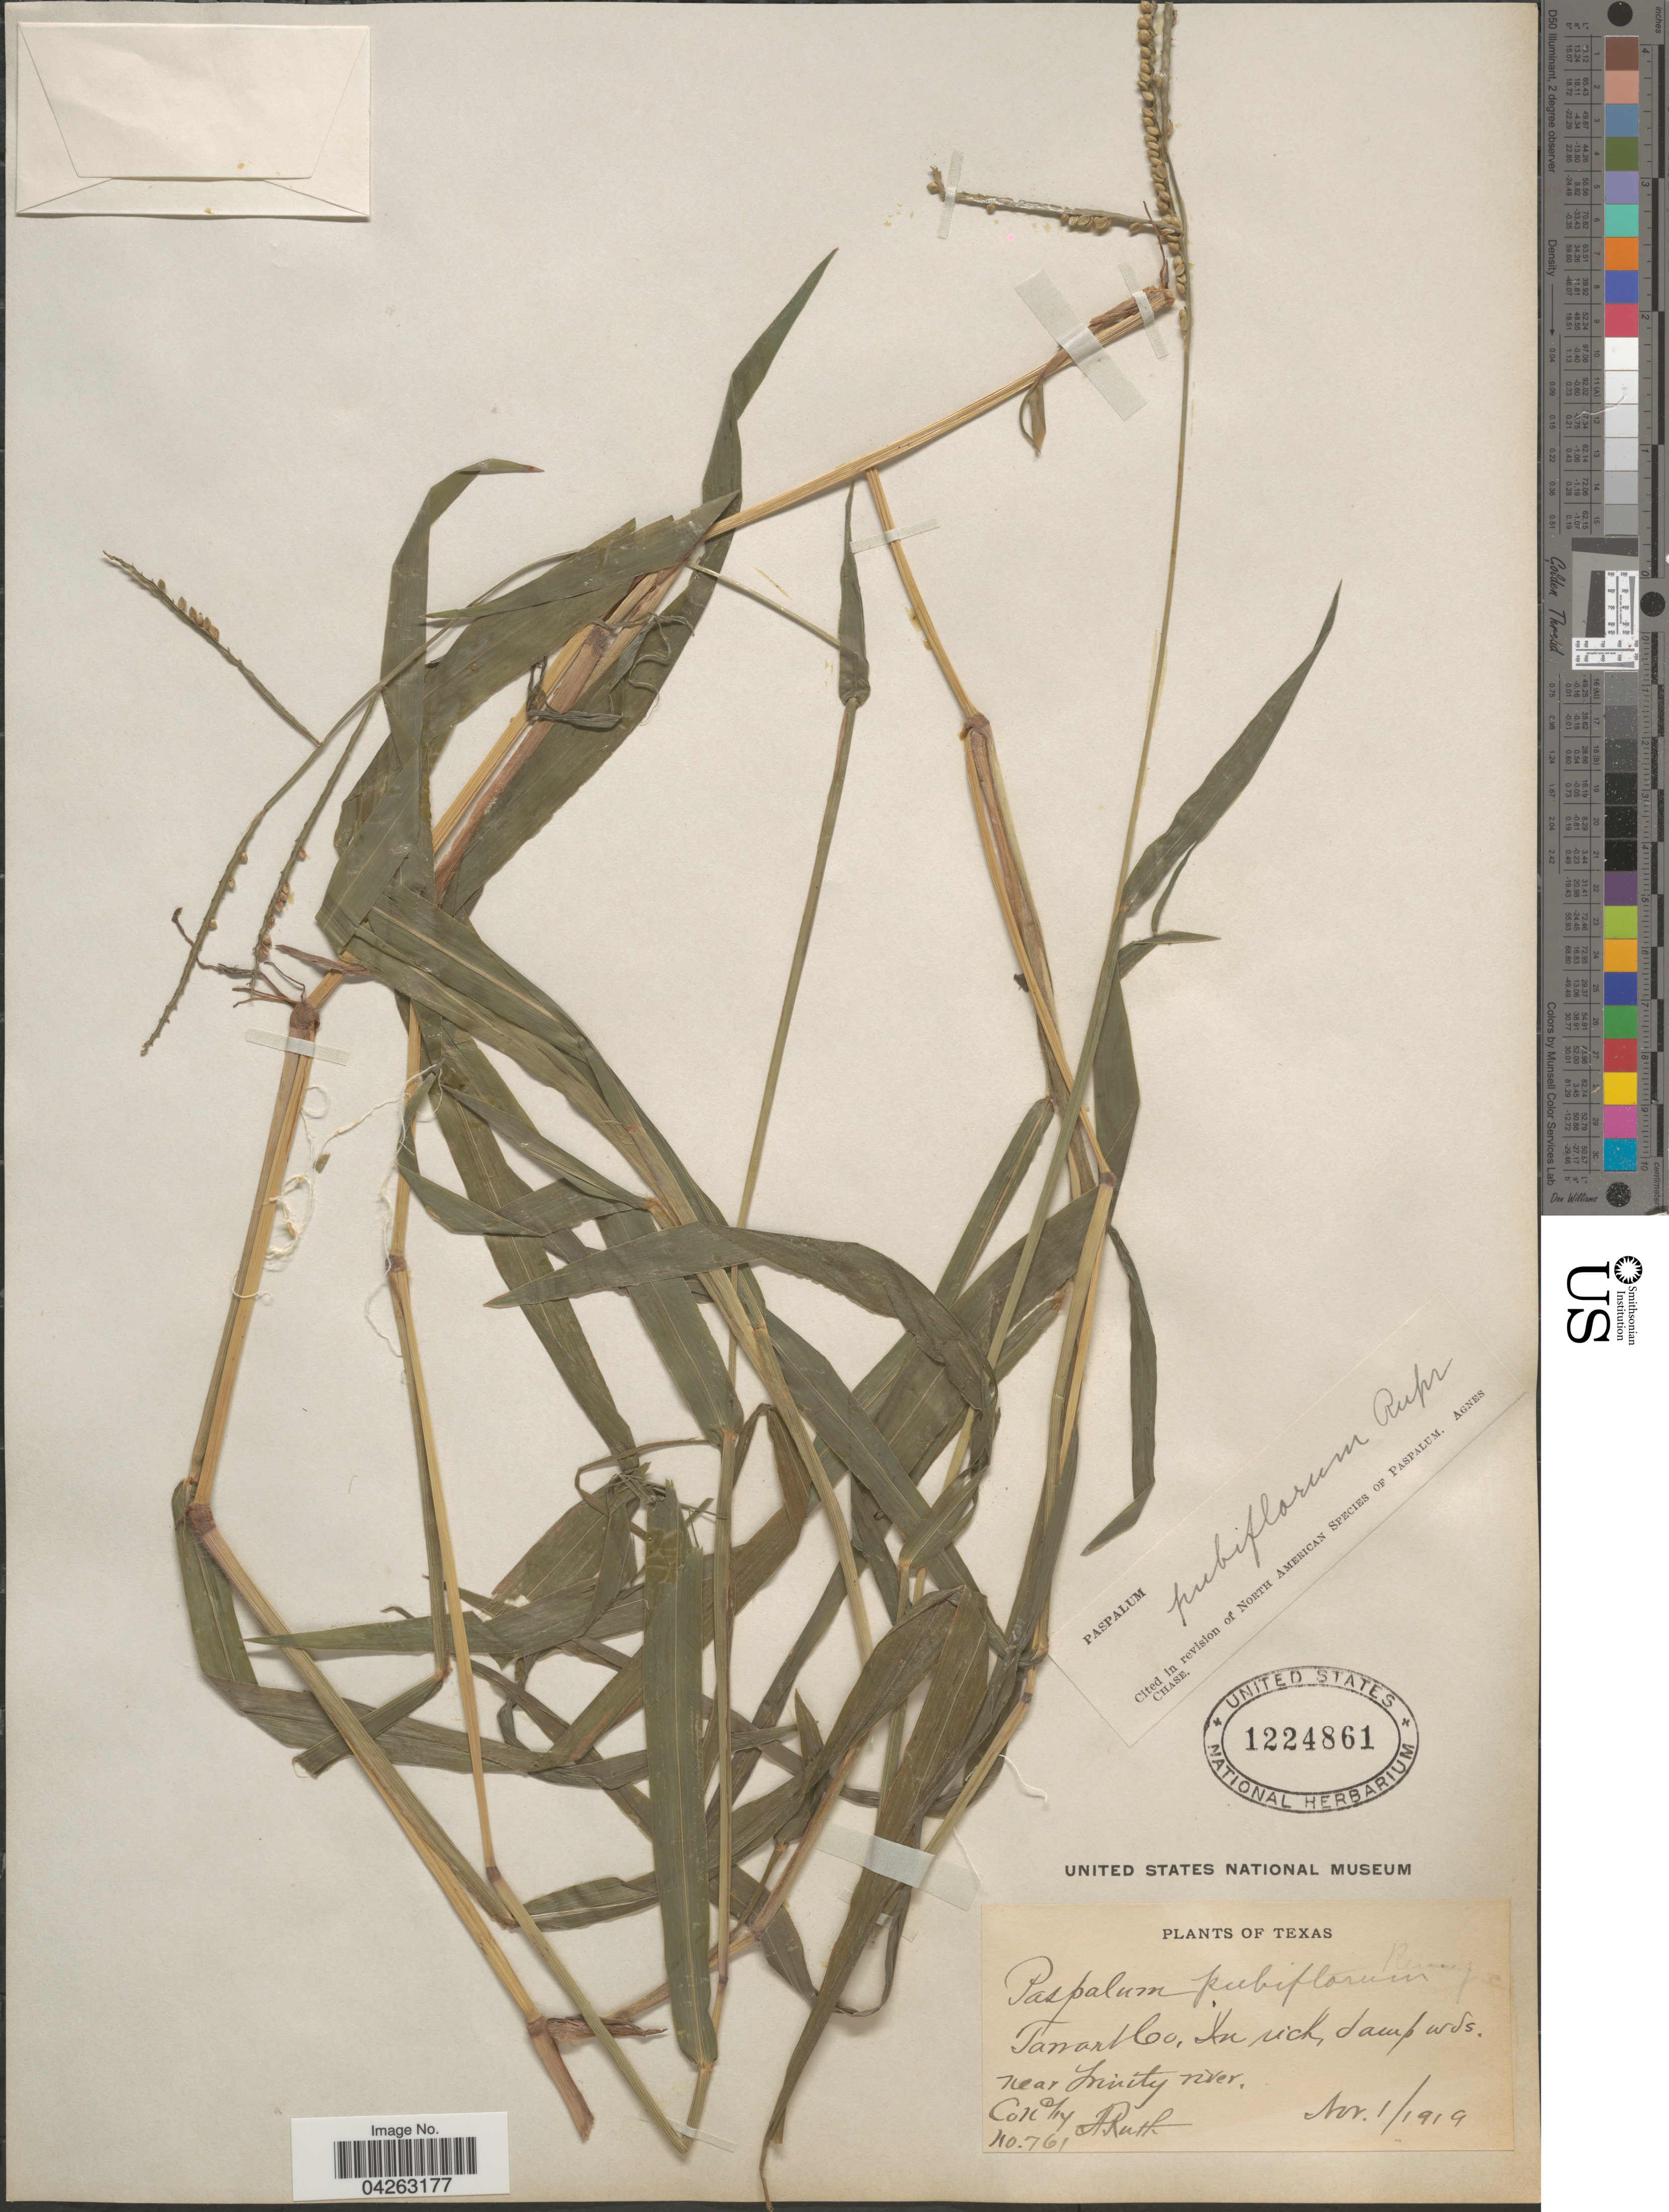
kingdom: Plantae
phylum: Tracheophyta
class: Liliopsida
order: Poales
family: Poaceae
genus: Paspalum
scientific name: Paspalum pubiflorum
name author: Rupr. ex E. Fourn.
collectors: A. Ruth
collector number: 761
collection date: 1919-11-01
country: United States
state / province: Texas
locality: Tarrant Co. In rich, damp wds. Near Trinity river.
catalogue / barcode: US 1224861